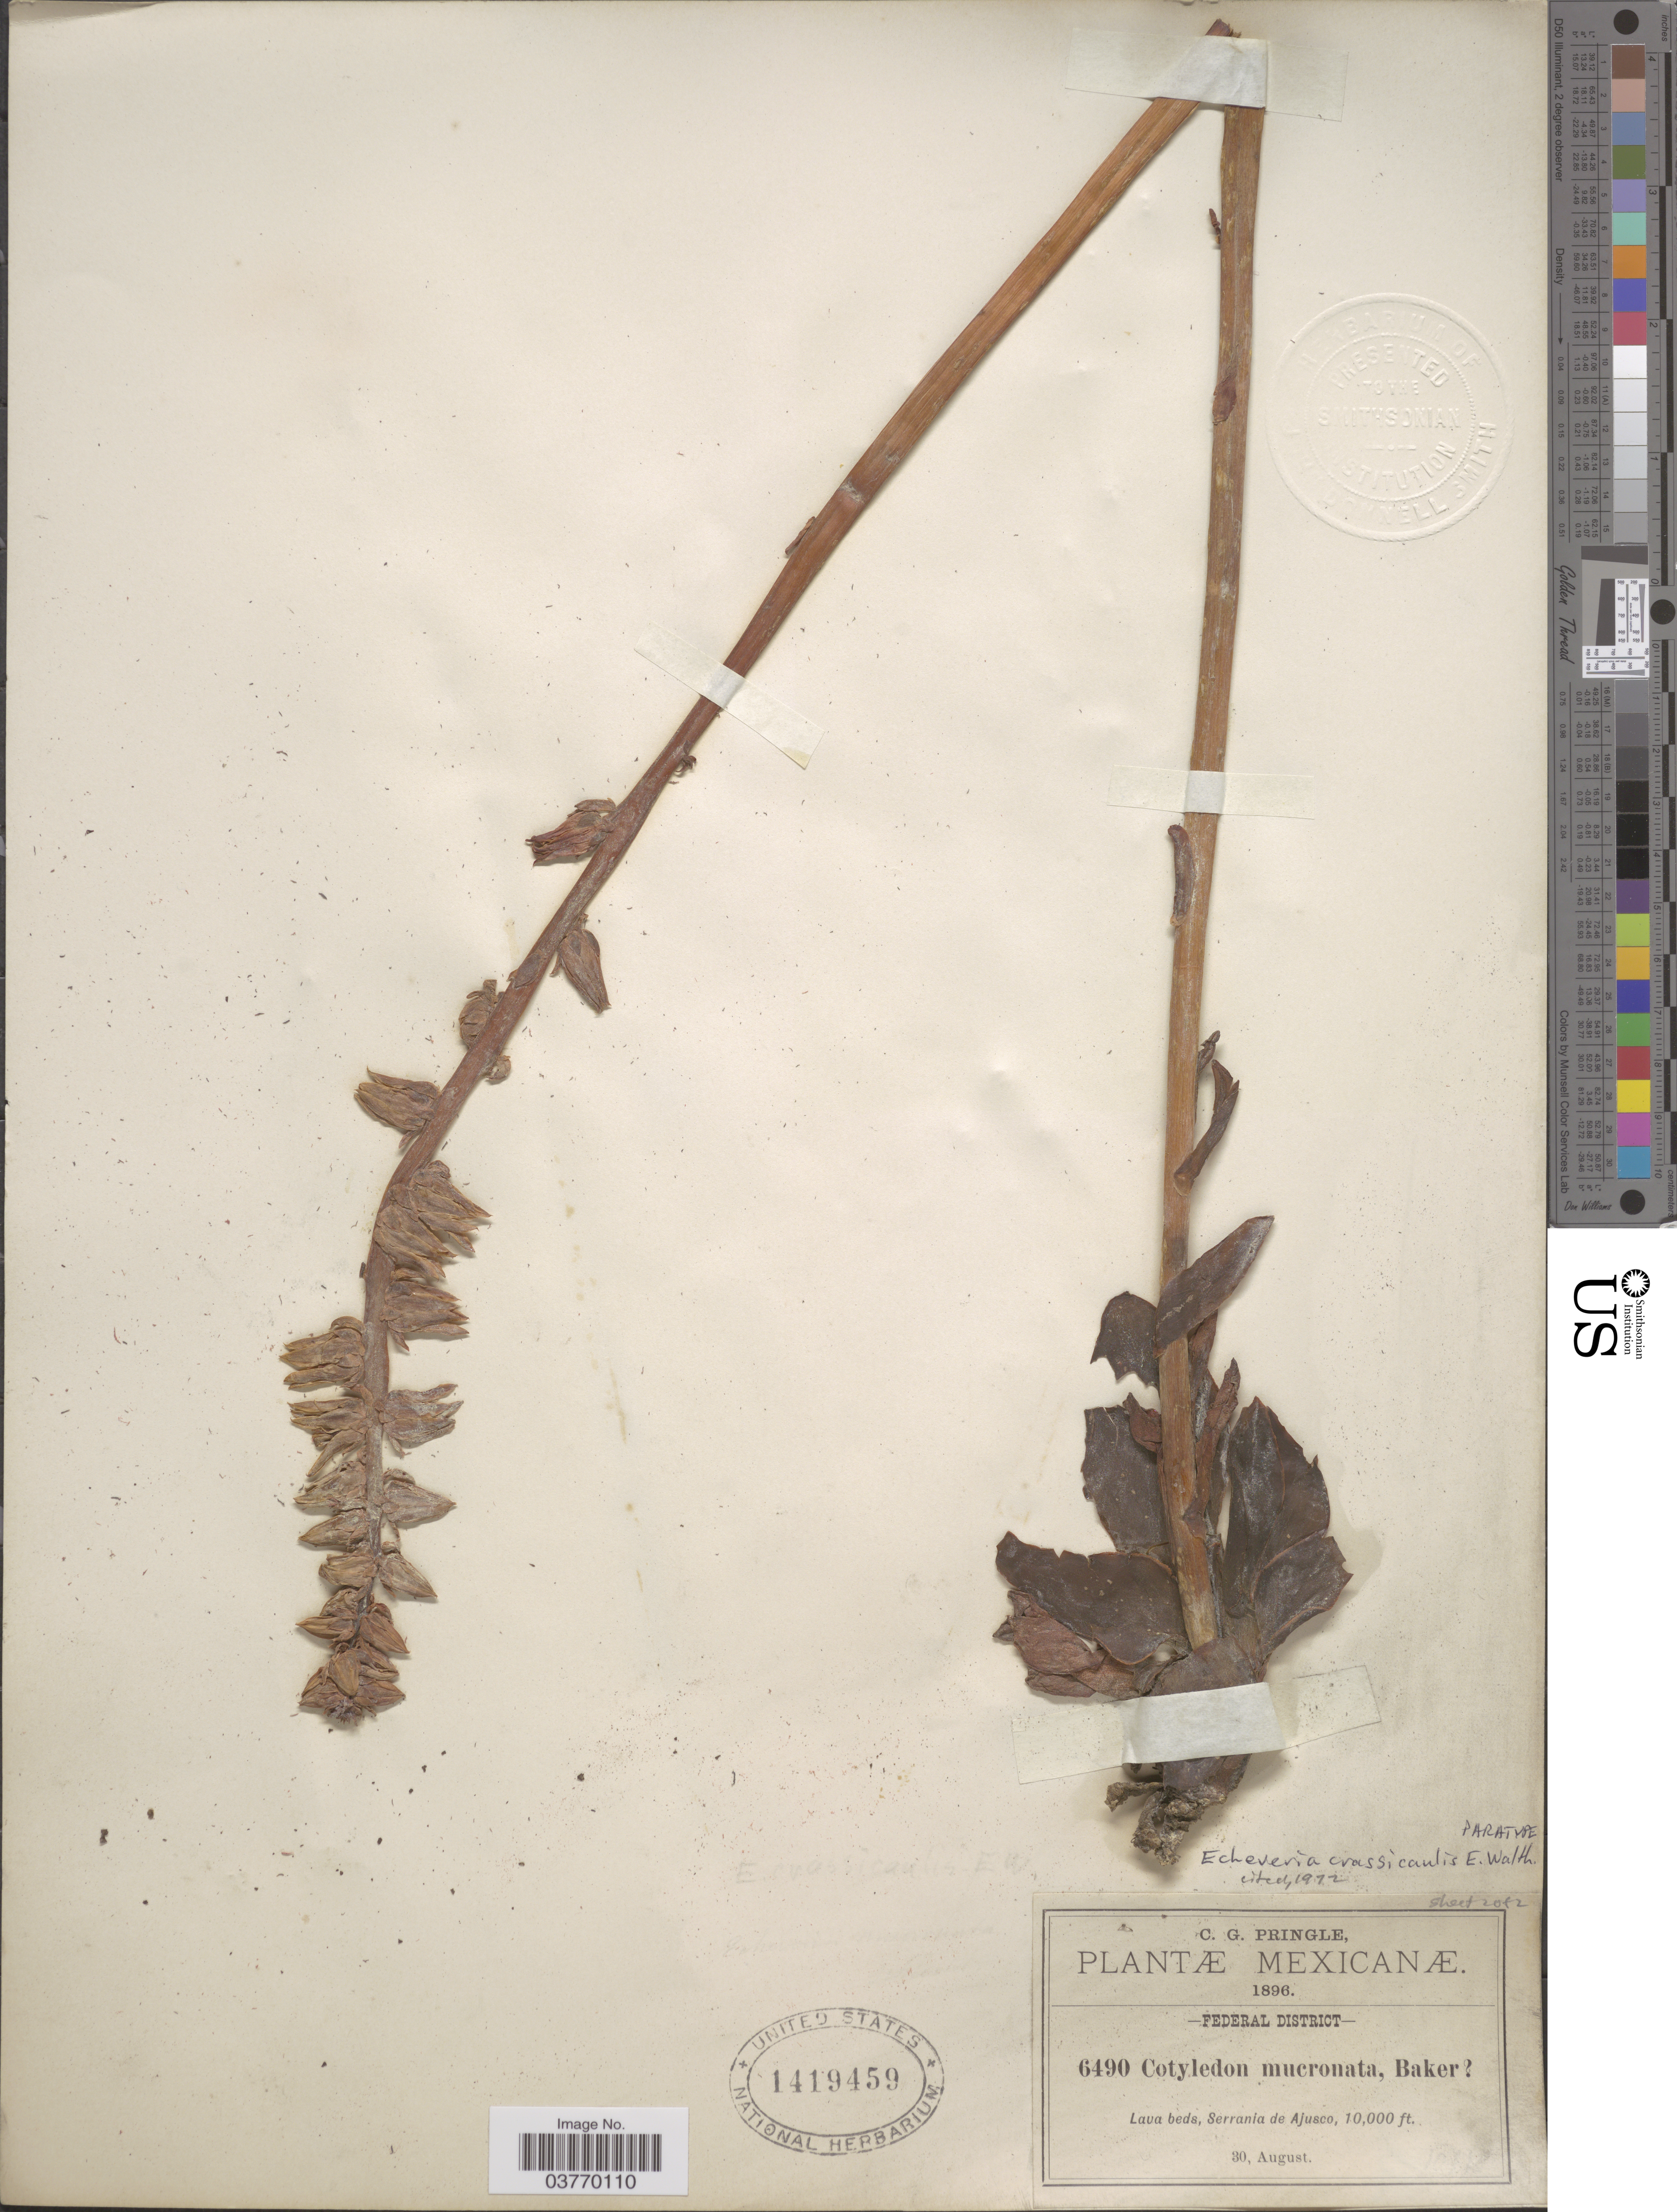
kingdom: Plantae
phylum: Tracheophyta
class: Magnoliopsida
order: Saxifragales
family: Crassulaceae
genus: Echeveria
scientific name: Echeveria crassicaulis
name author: E. Walther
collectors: C. G. Pringle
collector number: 6490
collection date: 1896-08-30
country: Mexico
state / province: Distrito Federal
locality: Lava beds, Serrania de Ajusco.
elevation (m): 3048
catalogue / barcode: US 1419459